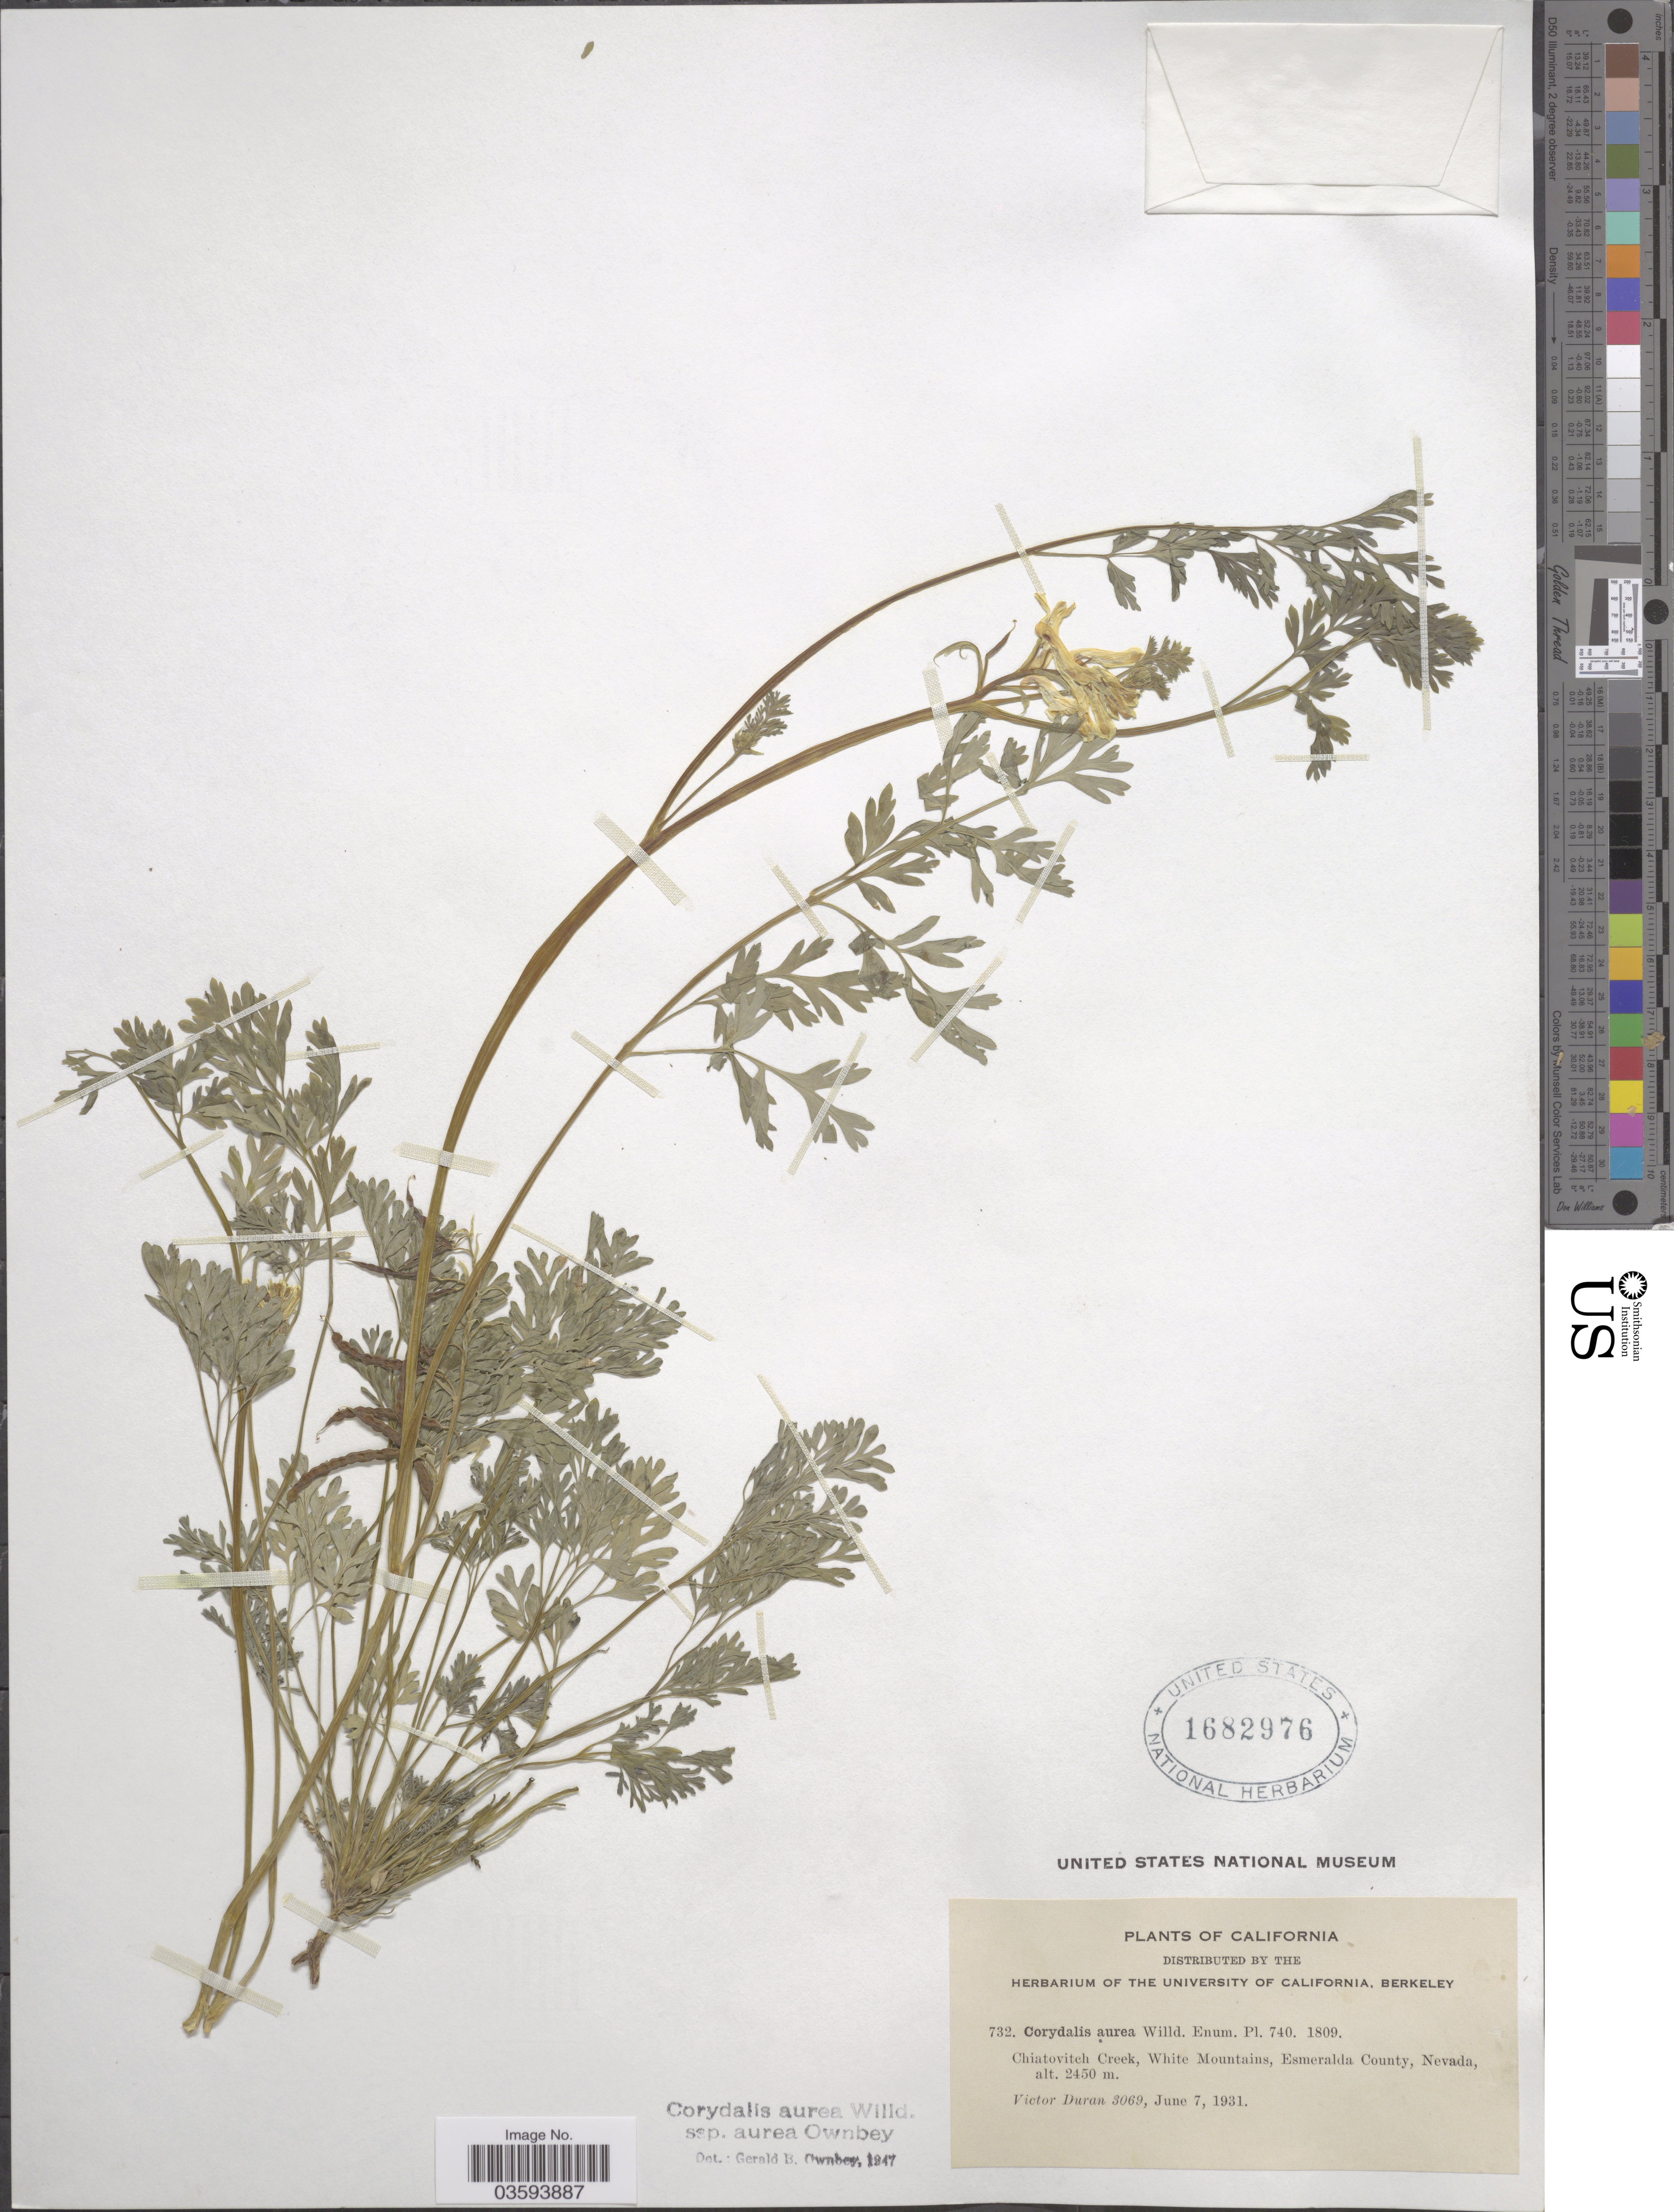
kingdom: Plantae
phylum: Tracheophyta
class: Magnoliopsida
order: Ranunculales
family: Papaveraceae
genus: Corydalis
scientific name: Corydalis aurea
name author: Willd.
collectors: V. Duran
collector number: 732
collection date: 1931-06-07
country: United States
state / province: Nevada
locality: Chiatovitch Creek, White Mountains, Esmeralda County.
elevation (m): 2450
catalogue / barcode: US 1682976